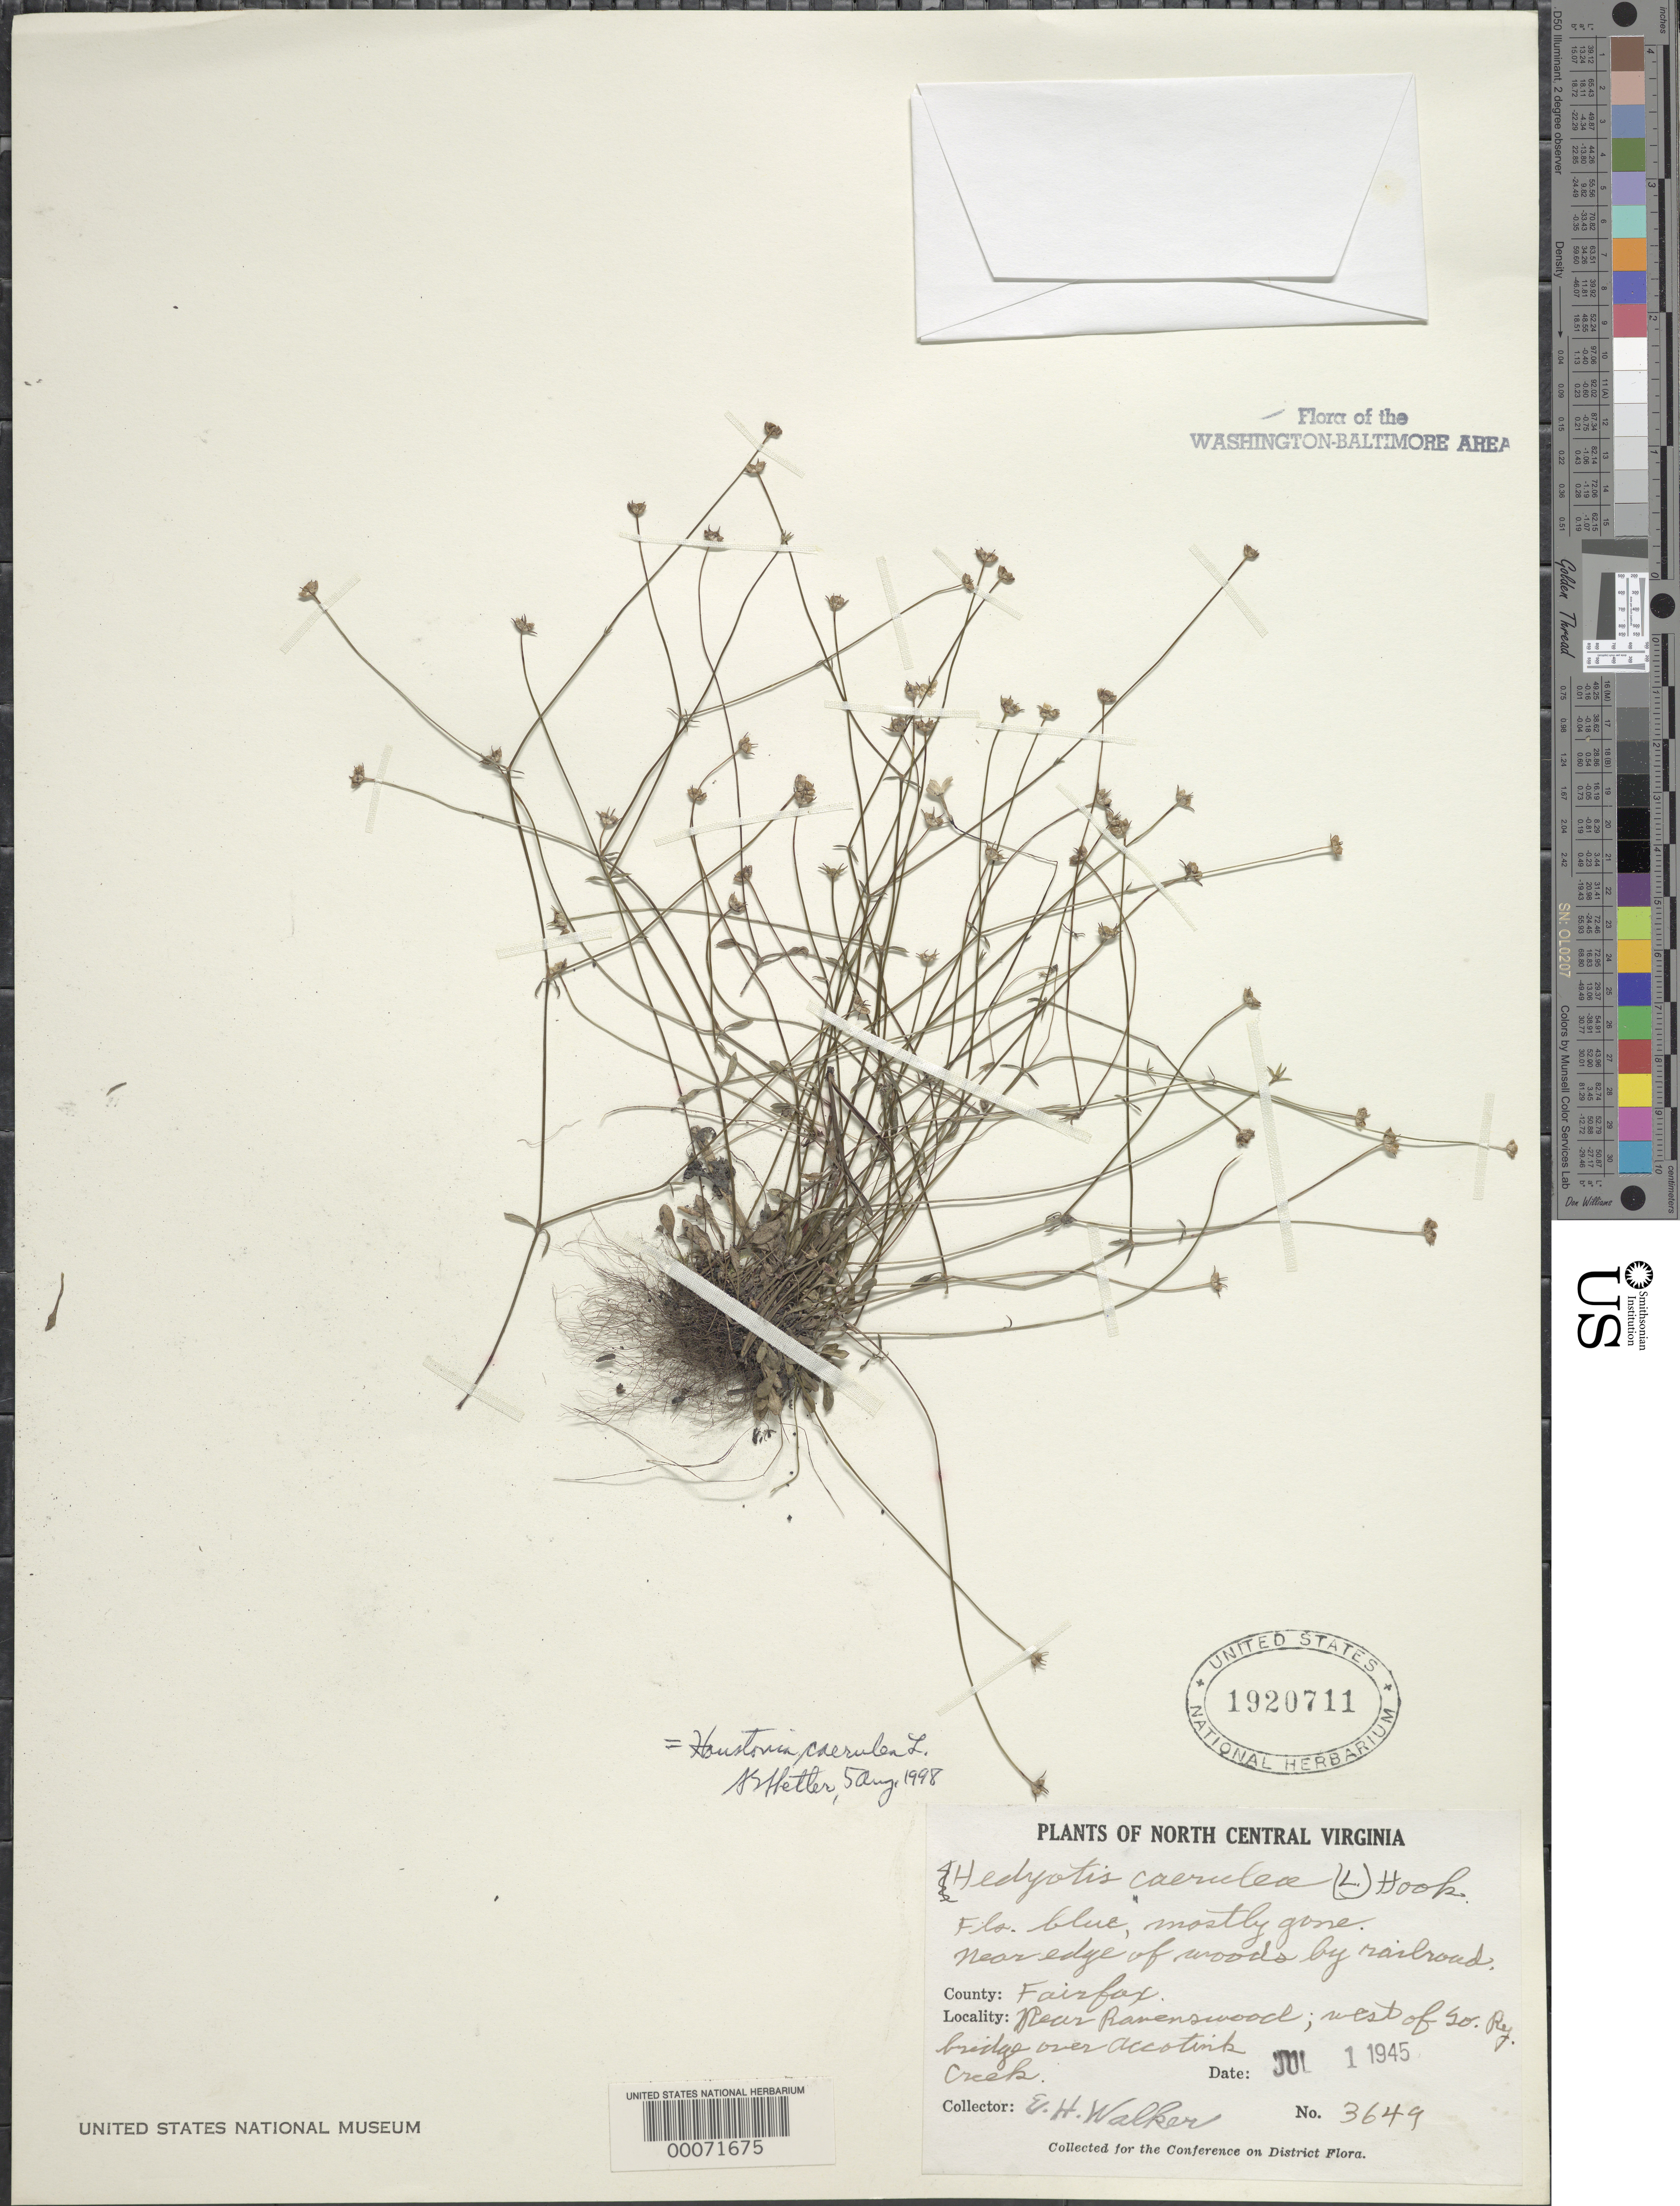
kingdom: Plantae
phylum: Tracheophyta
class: Magnoliopsida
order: Gentianales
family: Rubiaceae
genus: Houstonia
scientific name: Houstonia caerulea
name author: L.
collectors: E. H. Walker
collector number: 3649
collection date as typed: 01 Jul 1945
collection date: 1945-07-01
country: United States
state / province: Virginia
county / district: Fairfax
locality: Near Ravenswood, W of bridge over Accotink Creek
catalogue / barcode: US 1920711